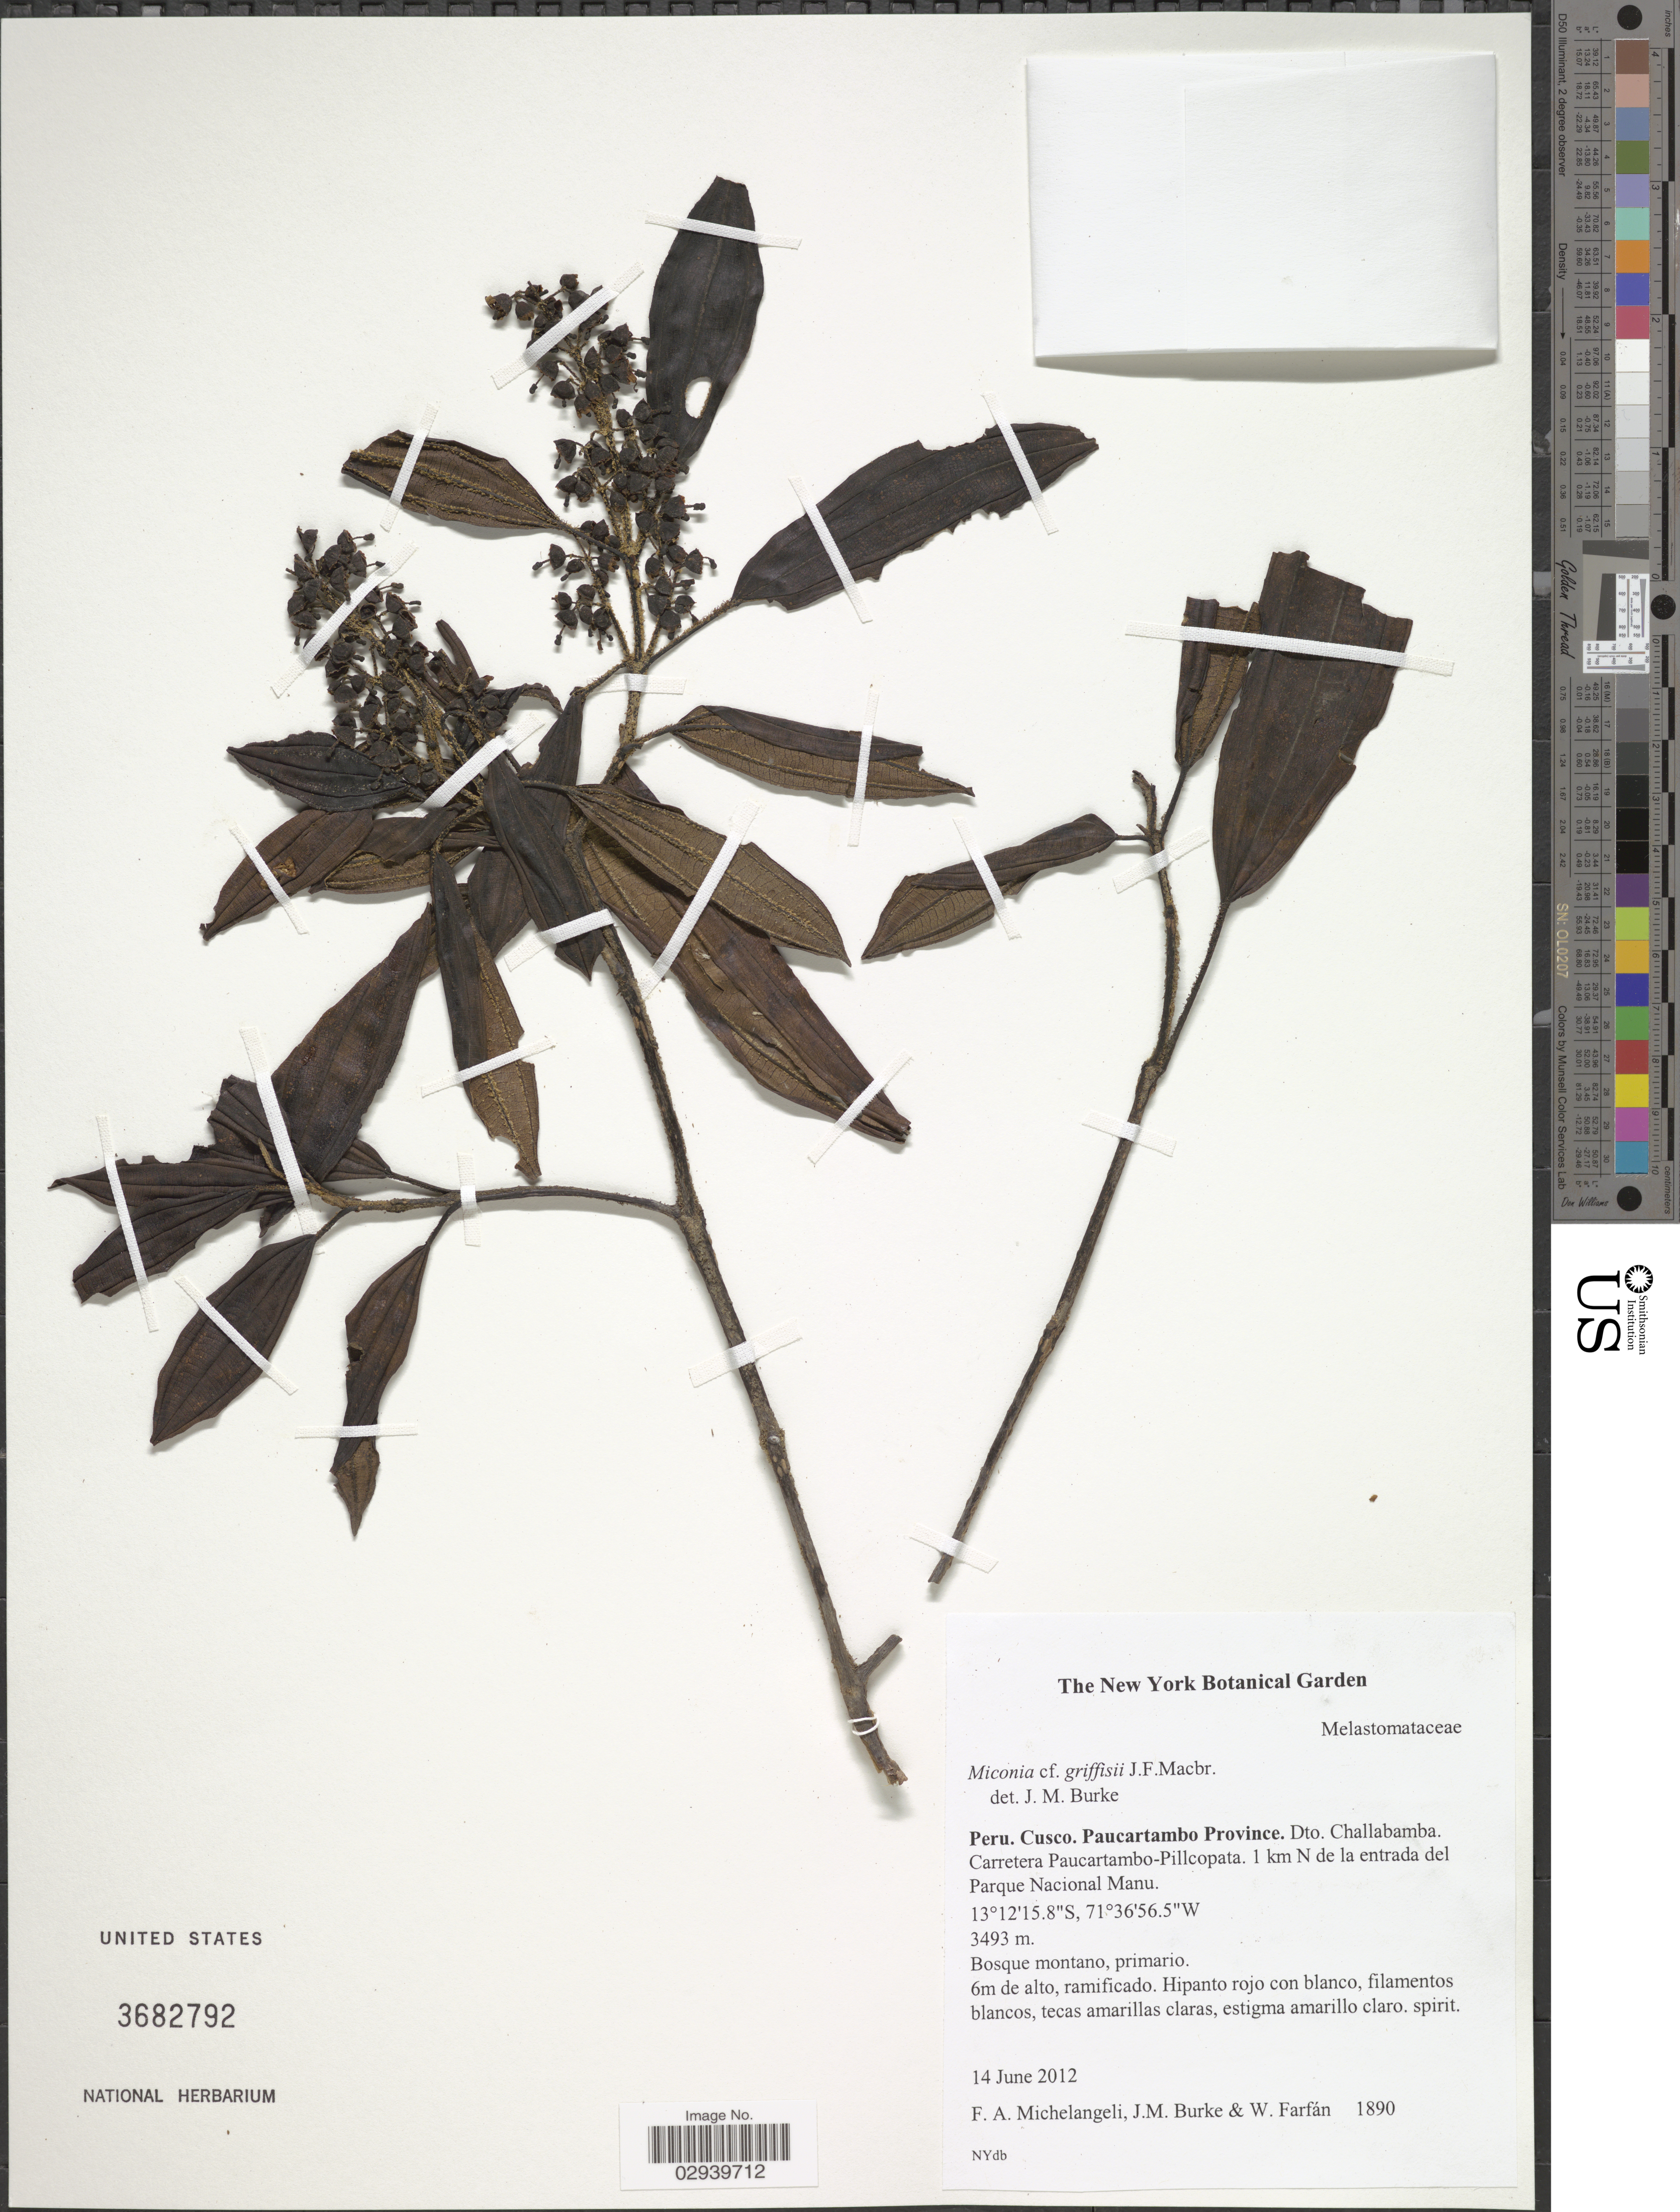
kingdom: Plantae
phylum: Tracheophyta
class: Magnoliopsida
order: Myrtales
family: Melastomataceae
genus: Miconia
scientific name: Miconia griffisii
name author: J.F. Macbr.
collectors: F. A. Michelangeli, Jac. M. Burke & W. Farfán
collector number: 1890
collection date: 2012-06-14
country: Peru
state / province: Cusco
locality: Paucartambo Province. Dto. Challabamba. Carretera Paucartambo-Pillcopata. 1 km N de la entrada del Parque Nacional Manu.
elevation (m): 3493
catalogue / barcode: US 3682792